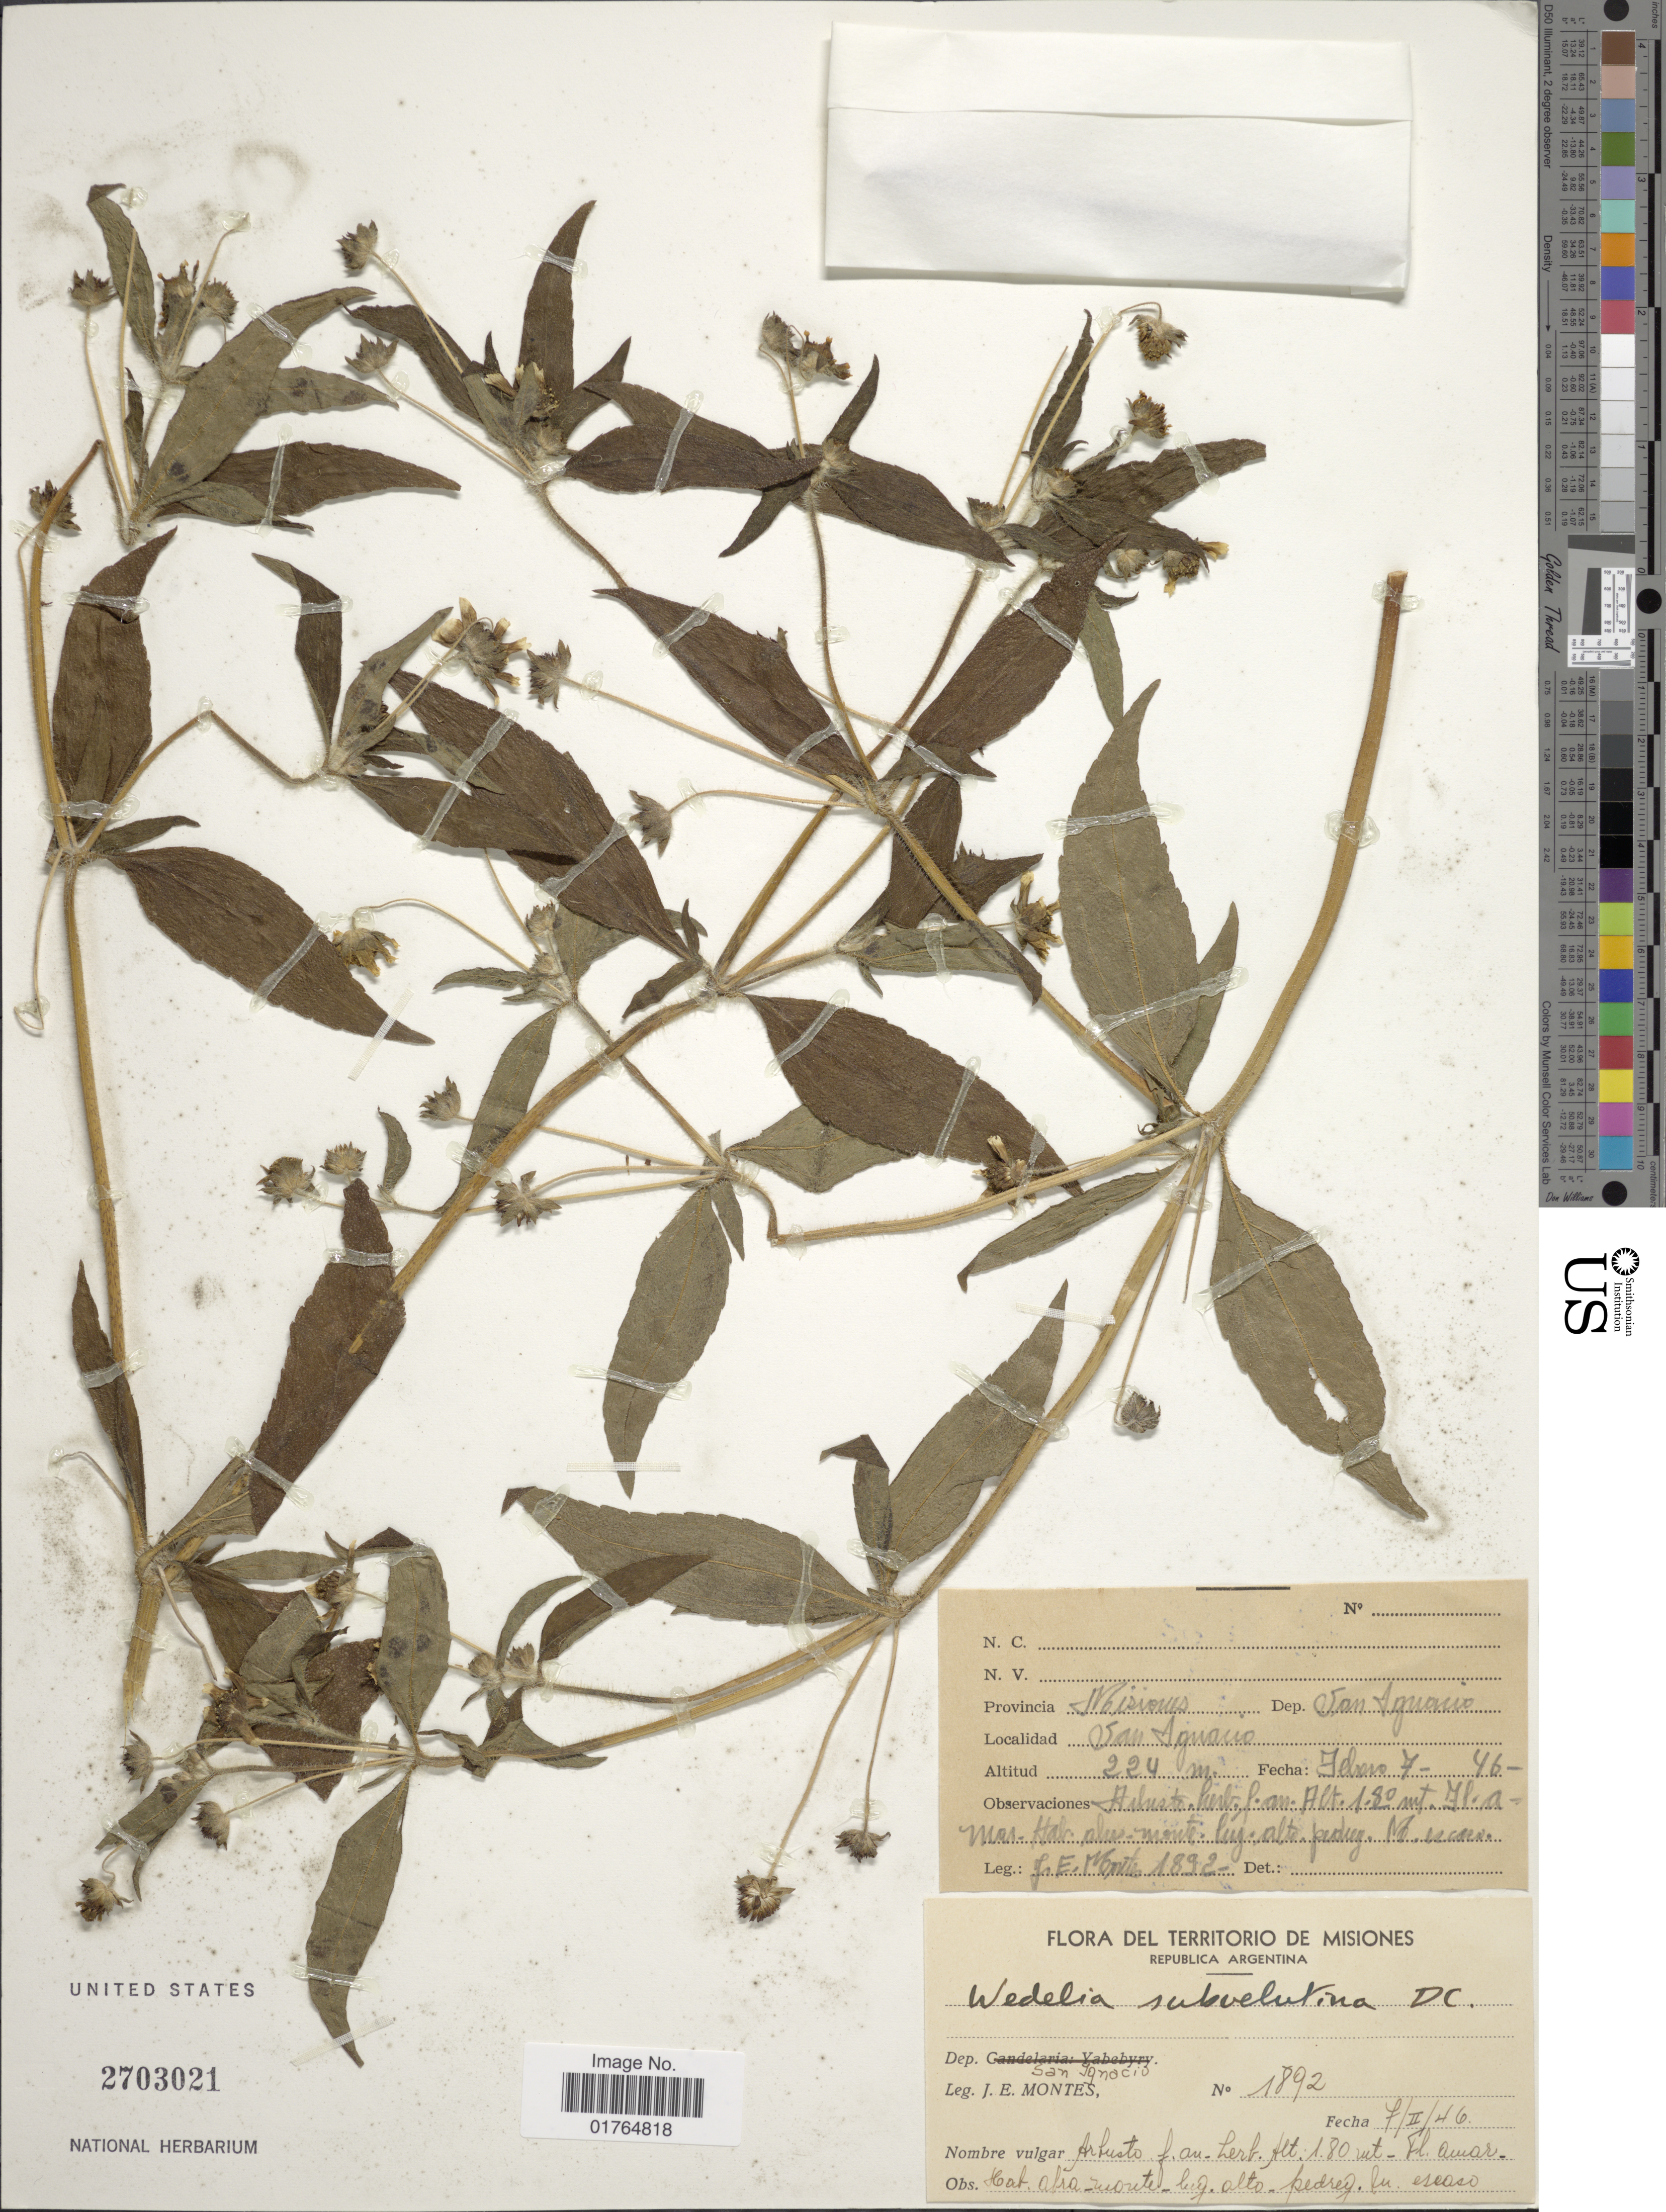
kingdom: Plantae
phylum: Tracheophyta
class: Magnoliopsida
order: Asterales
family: Asteraceae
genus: Wedelia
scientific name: Wedelia subvelutina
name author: DC.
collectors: J. E. Montes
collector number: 1892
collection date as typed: Transcribed d/m/y: 7/2/46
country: Argentina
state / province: Misiones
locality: Republica Argentina, Dep. San Ignacio, San Ignacio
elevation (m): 224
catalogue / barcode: US 2703021